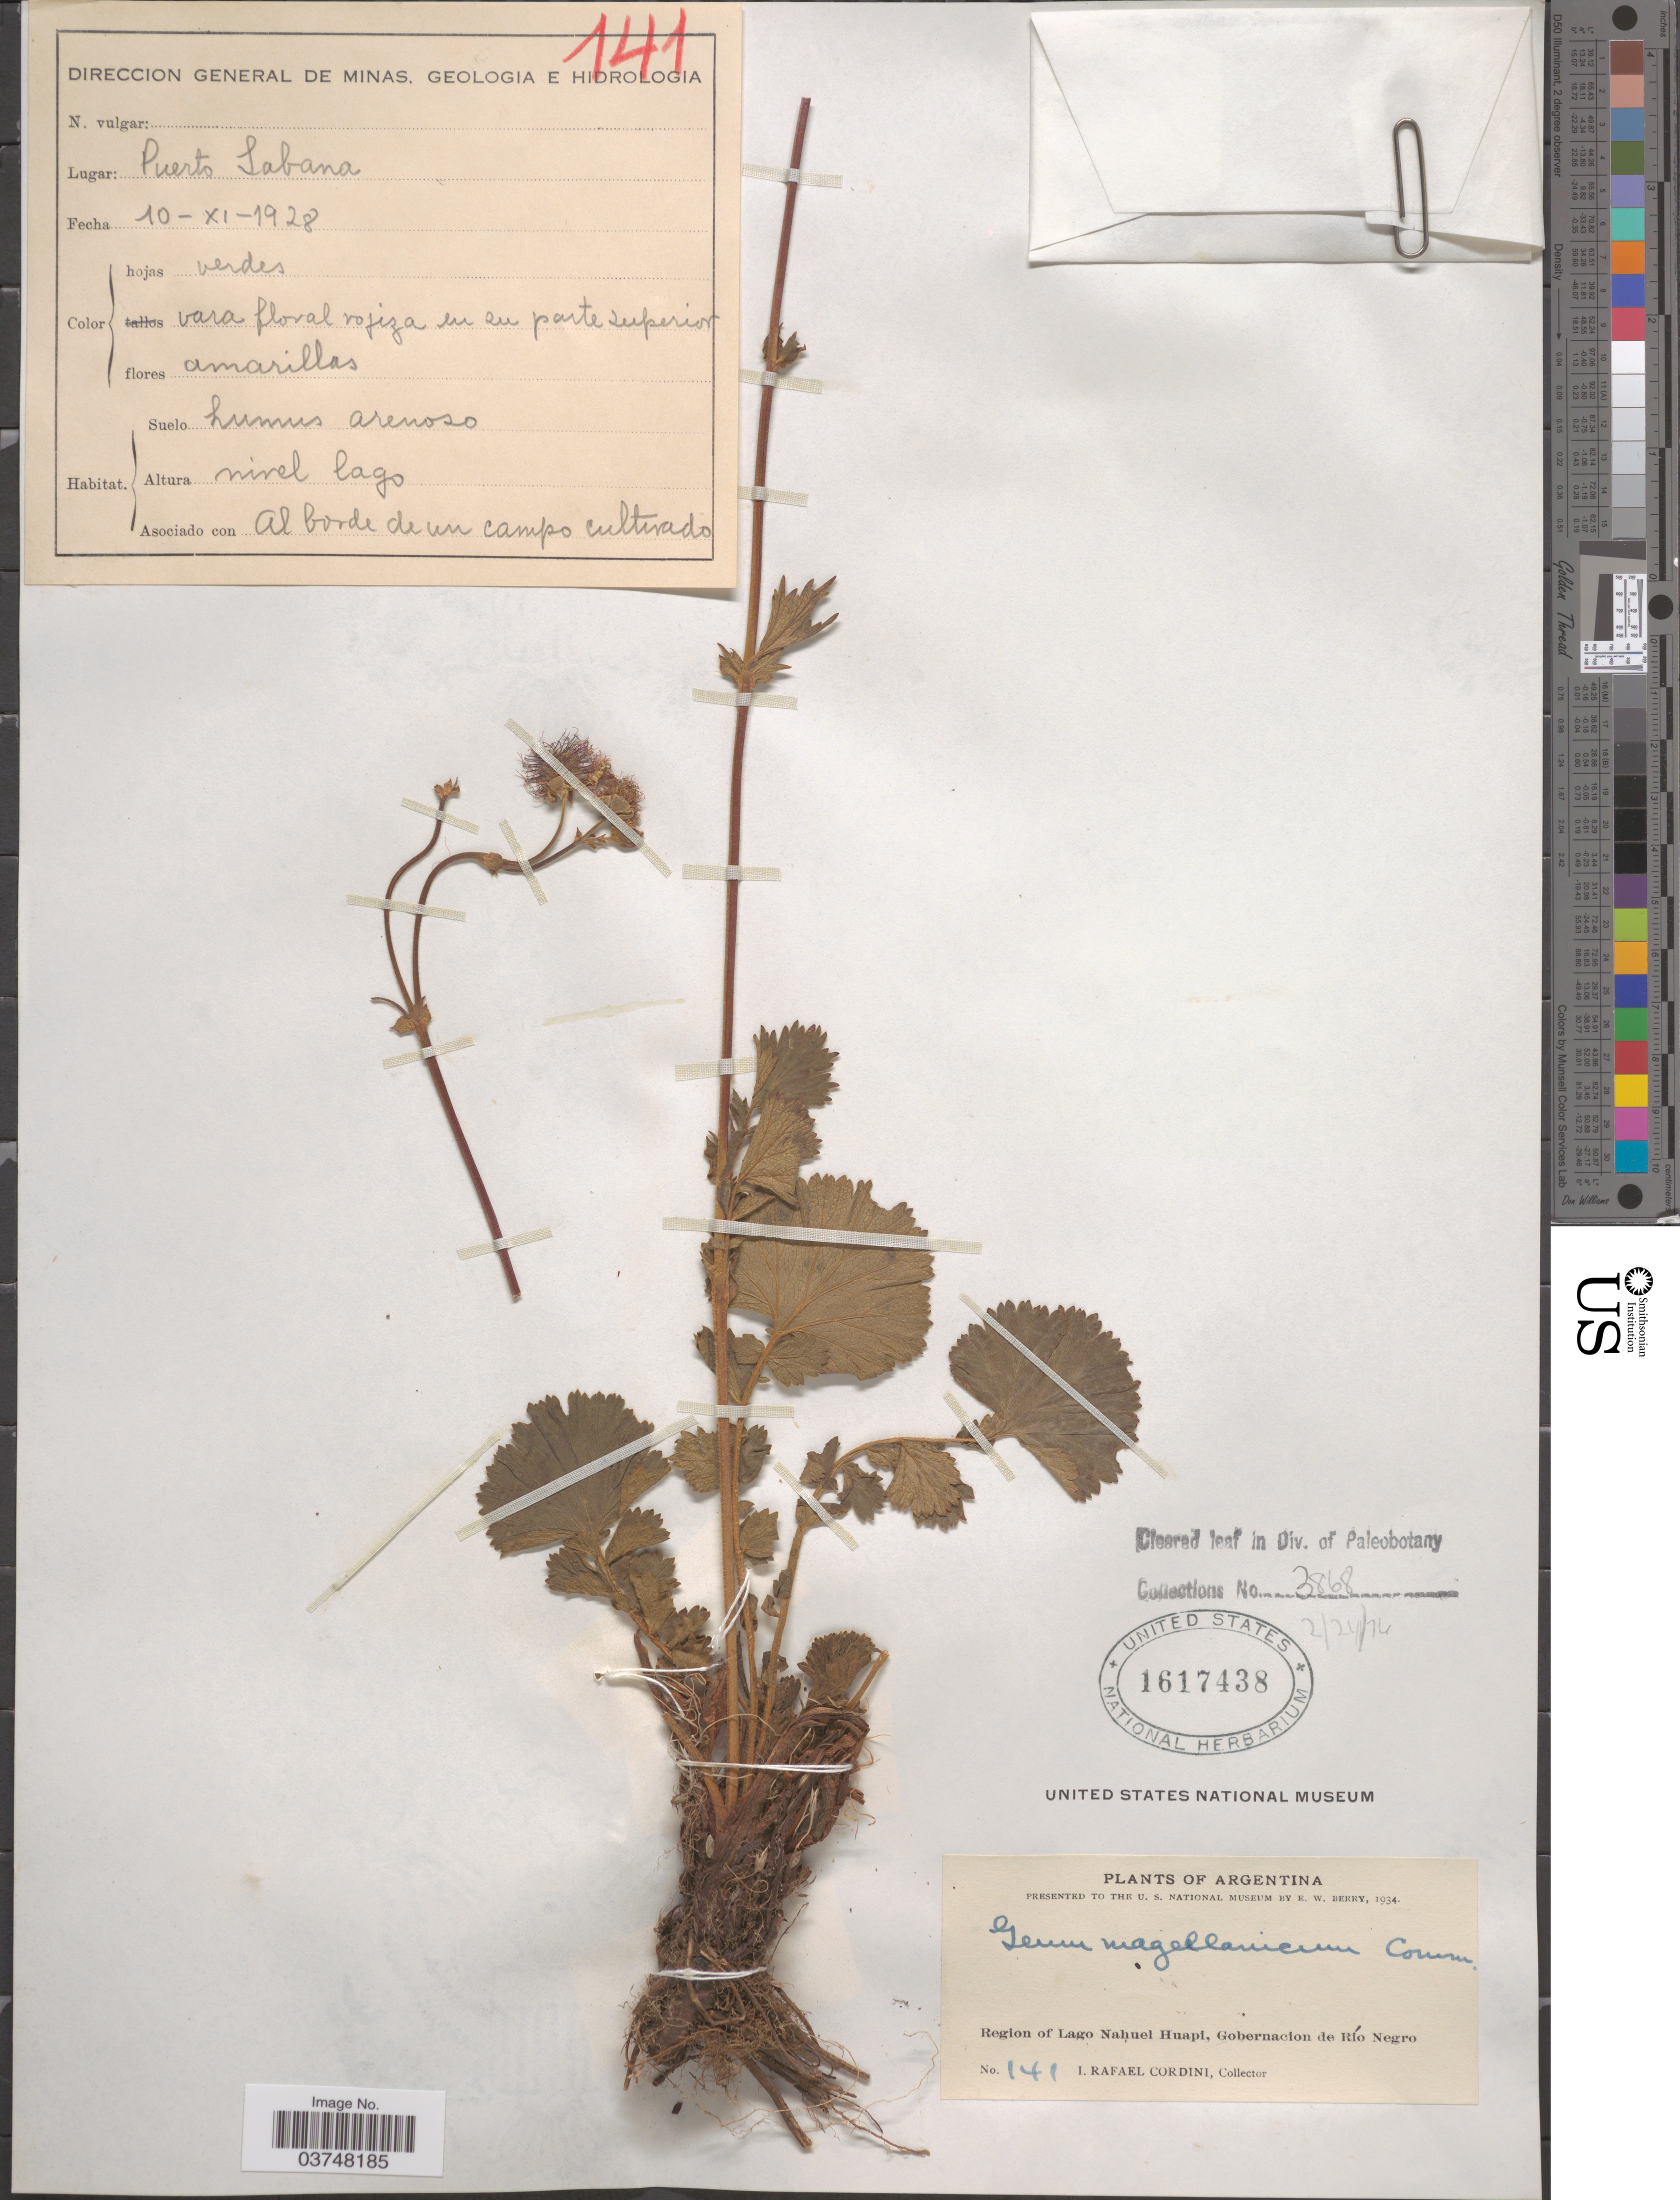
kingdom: Plantae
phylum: Tracheophyta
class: Magnoliopsida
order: Rosales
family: Rosaceae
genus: Geum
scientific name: Geum magellanicum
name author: Comm. ex Pers.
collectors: I. Cordini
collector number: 141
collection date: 1928-11-10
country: Argentina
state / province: Rio Negro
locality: Region of Lago Nahuel Huapi, Gobernacion de Río Negro. Puerto Sabana.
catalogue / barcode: US 1617438